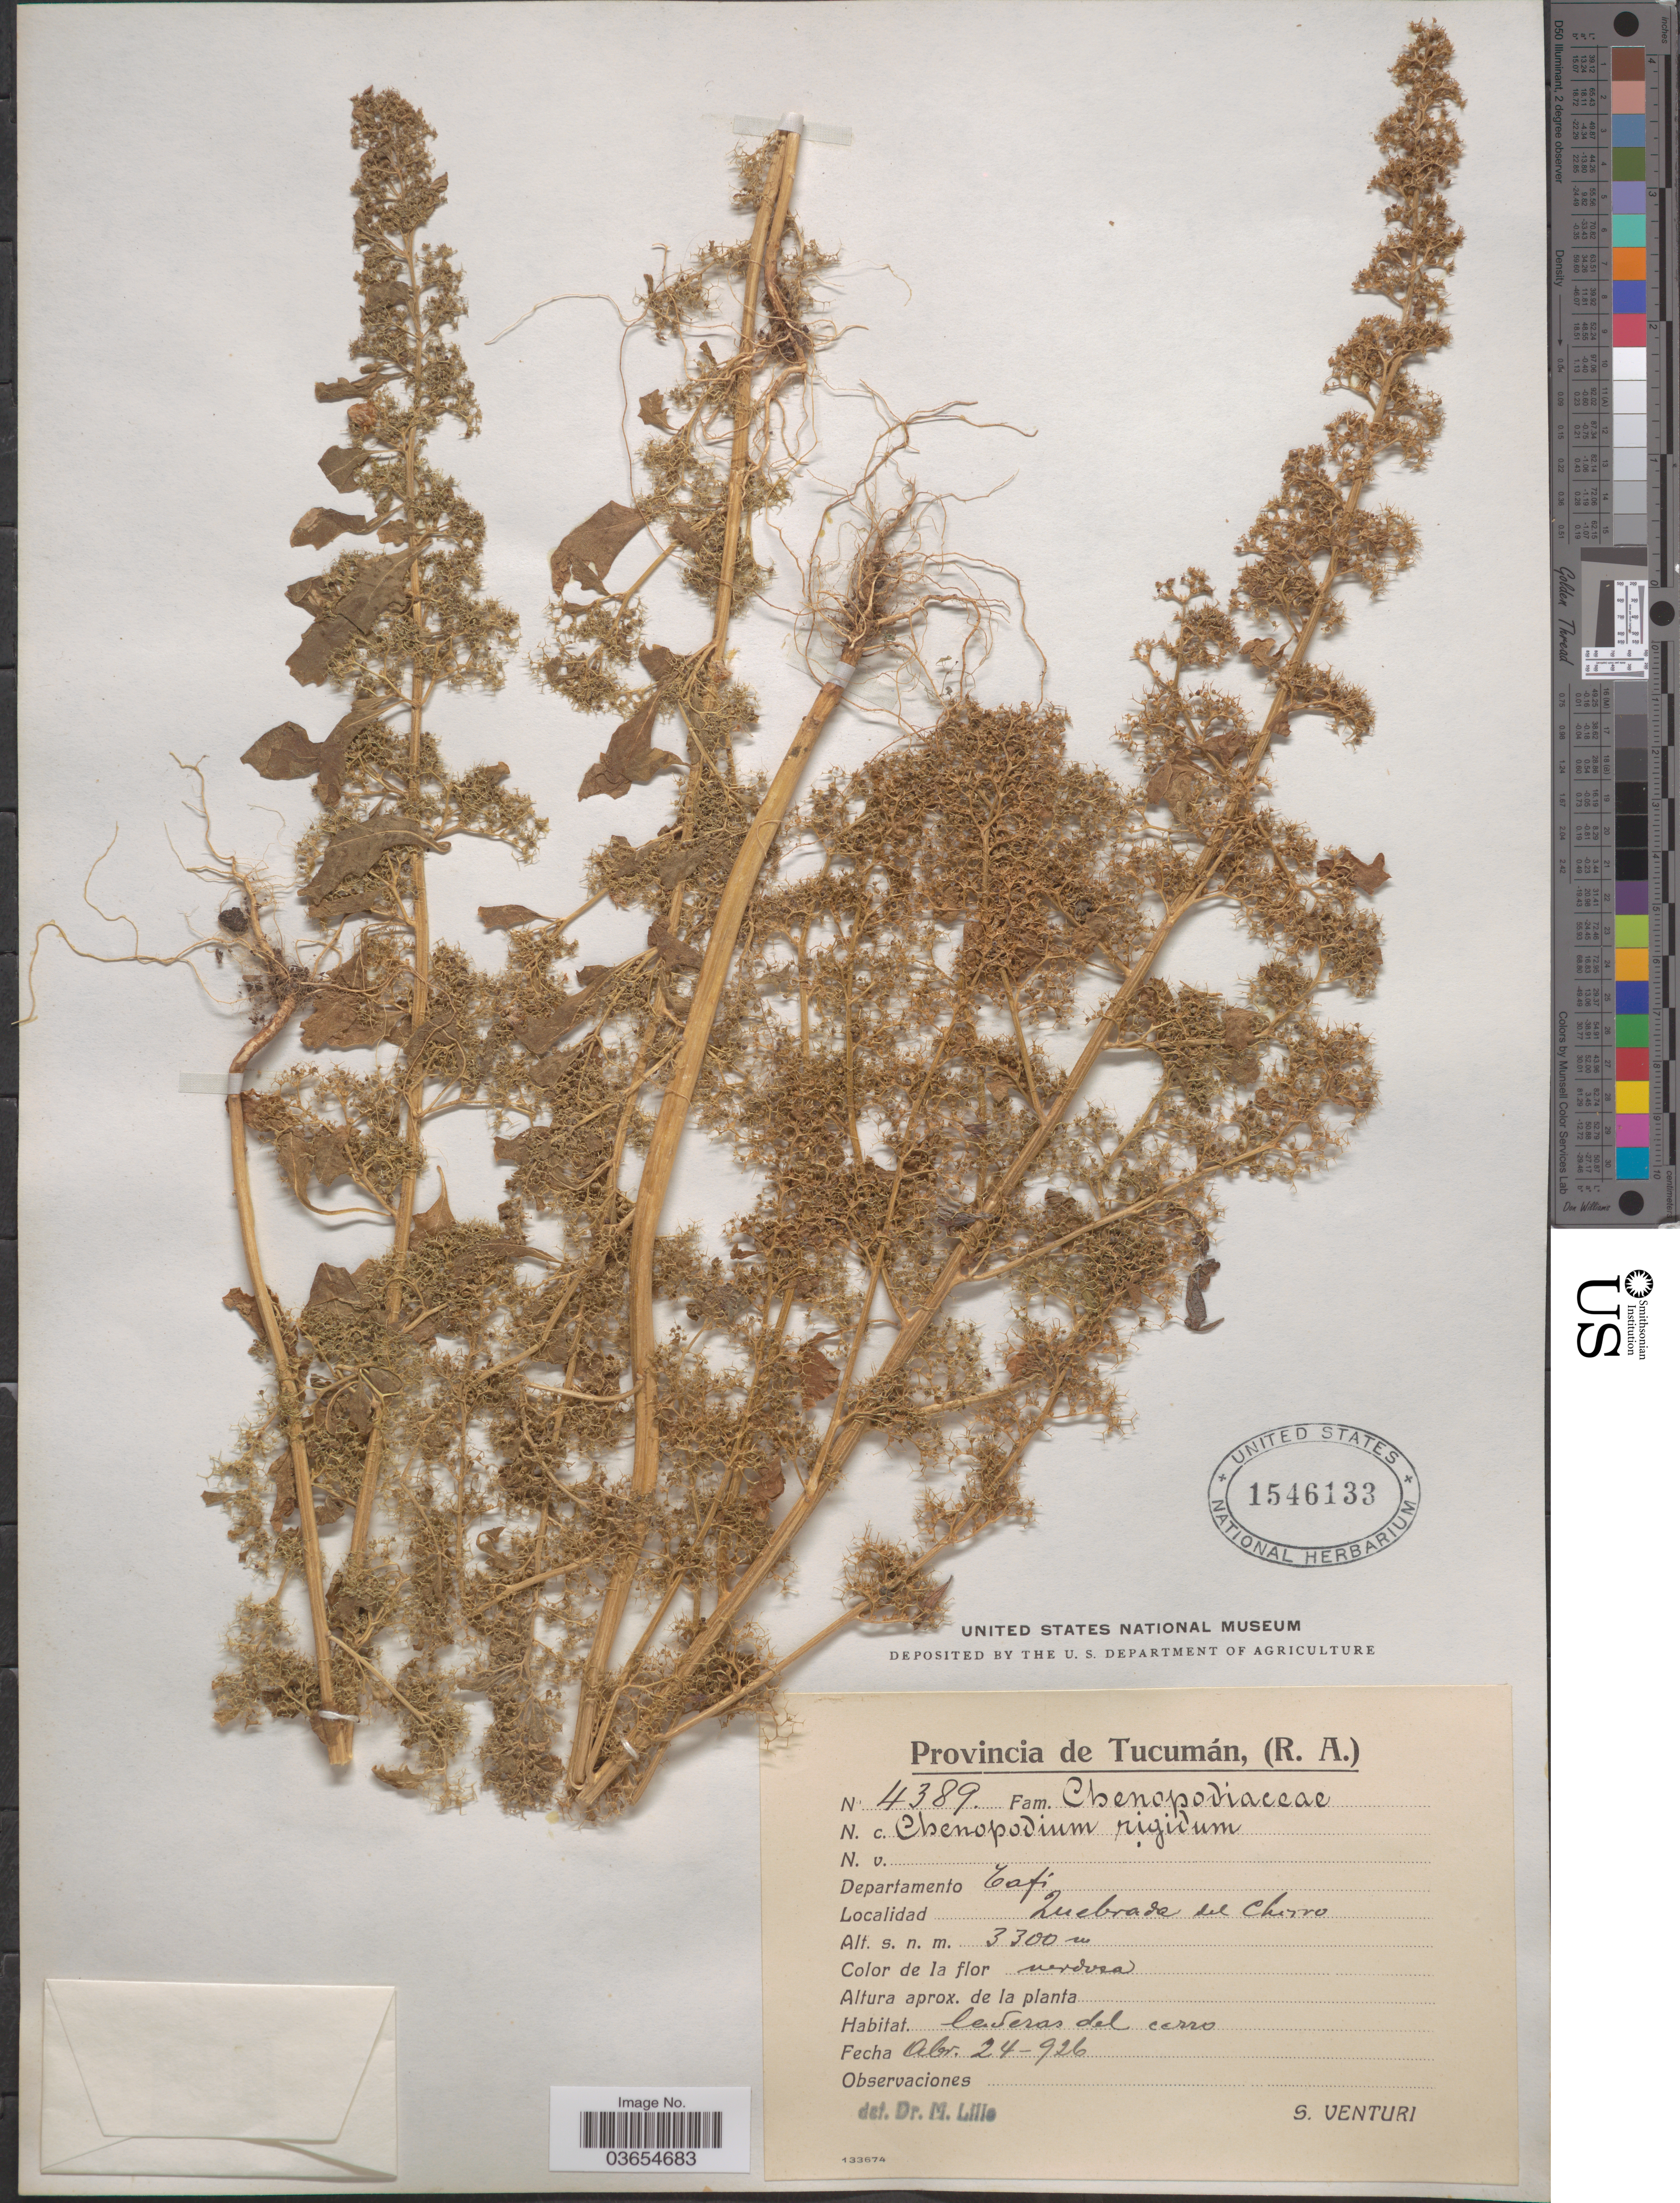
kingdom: Plantae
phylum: Tracheophyta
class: Magnoliopsida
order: Caryophyllales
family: Amaranthaceae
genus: Chenopodium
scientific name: Chenopodium rigidum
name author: Lingelsh.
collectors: S. Venturi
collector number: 4389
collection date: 1926-04-24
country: Argentina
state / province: Tucuman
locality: Departamento Tafi. Quebrada del Chorro.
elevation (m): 3300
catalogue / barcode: US 1546133